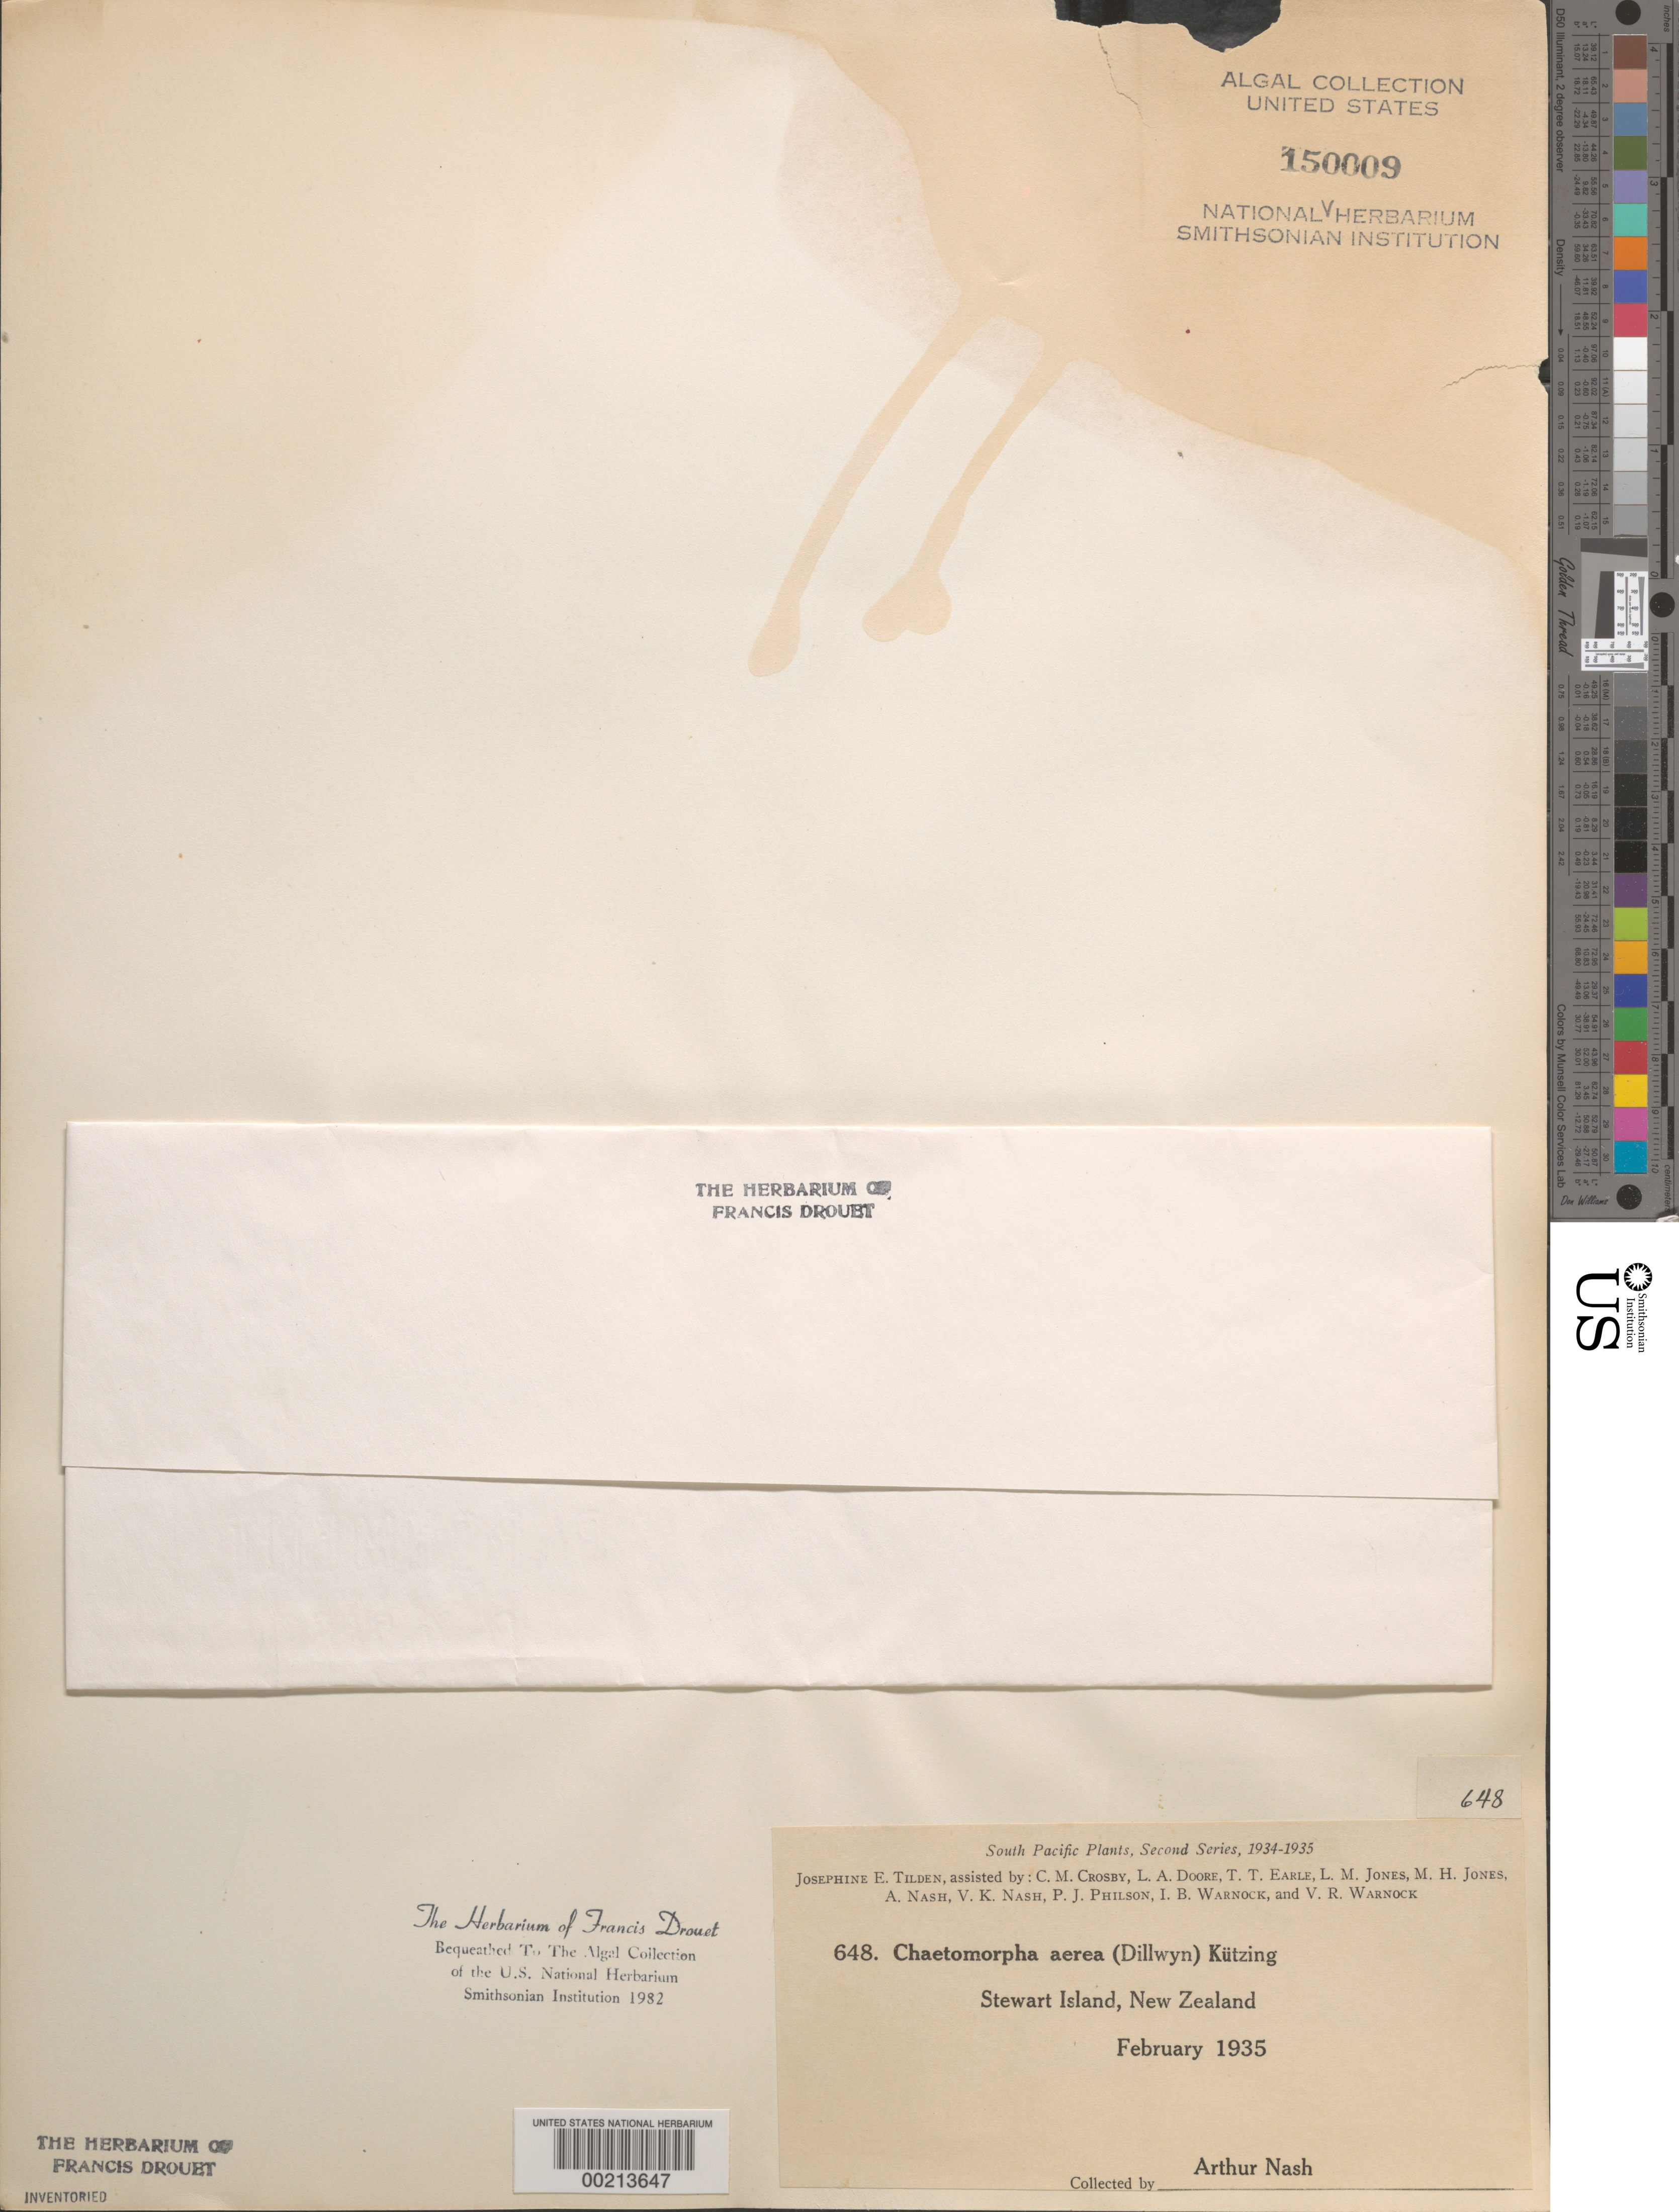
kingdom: Plantae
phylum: Chlorophyta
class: Ulvophyceae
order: Cladophorales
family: Cladophoraceae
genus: Chaetomorpha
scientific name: Chaetomorpha aerea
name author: (Dillwyn) Kütz.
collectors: A. Nash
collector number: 648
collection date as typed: Feb 1935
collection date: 1935-02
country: New Zealand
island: Stewart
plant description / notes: Tilden, South Pacific Plants, Second Series, 1934-1935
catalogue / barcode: US 150009